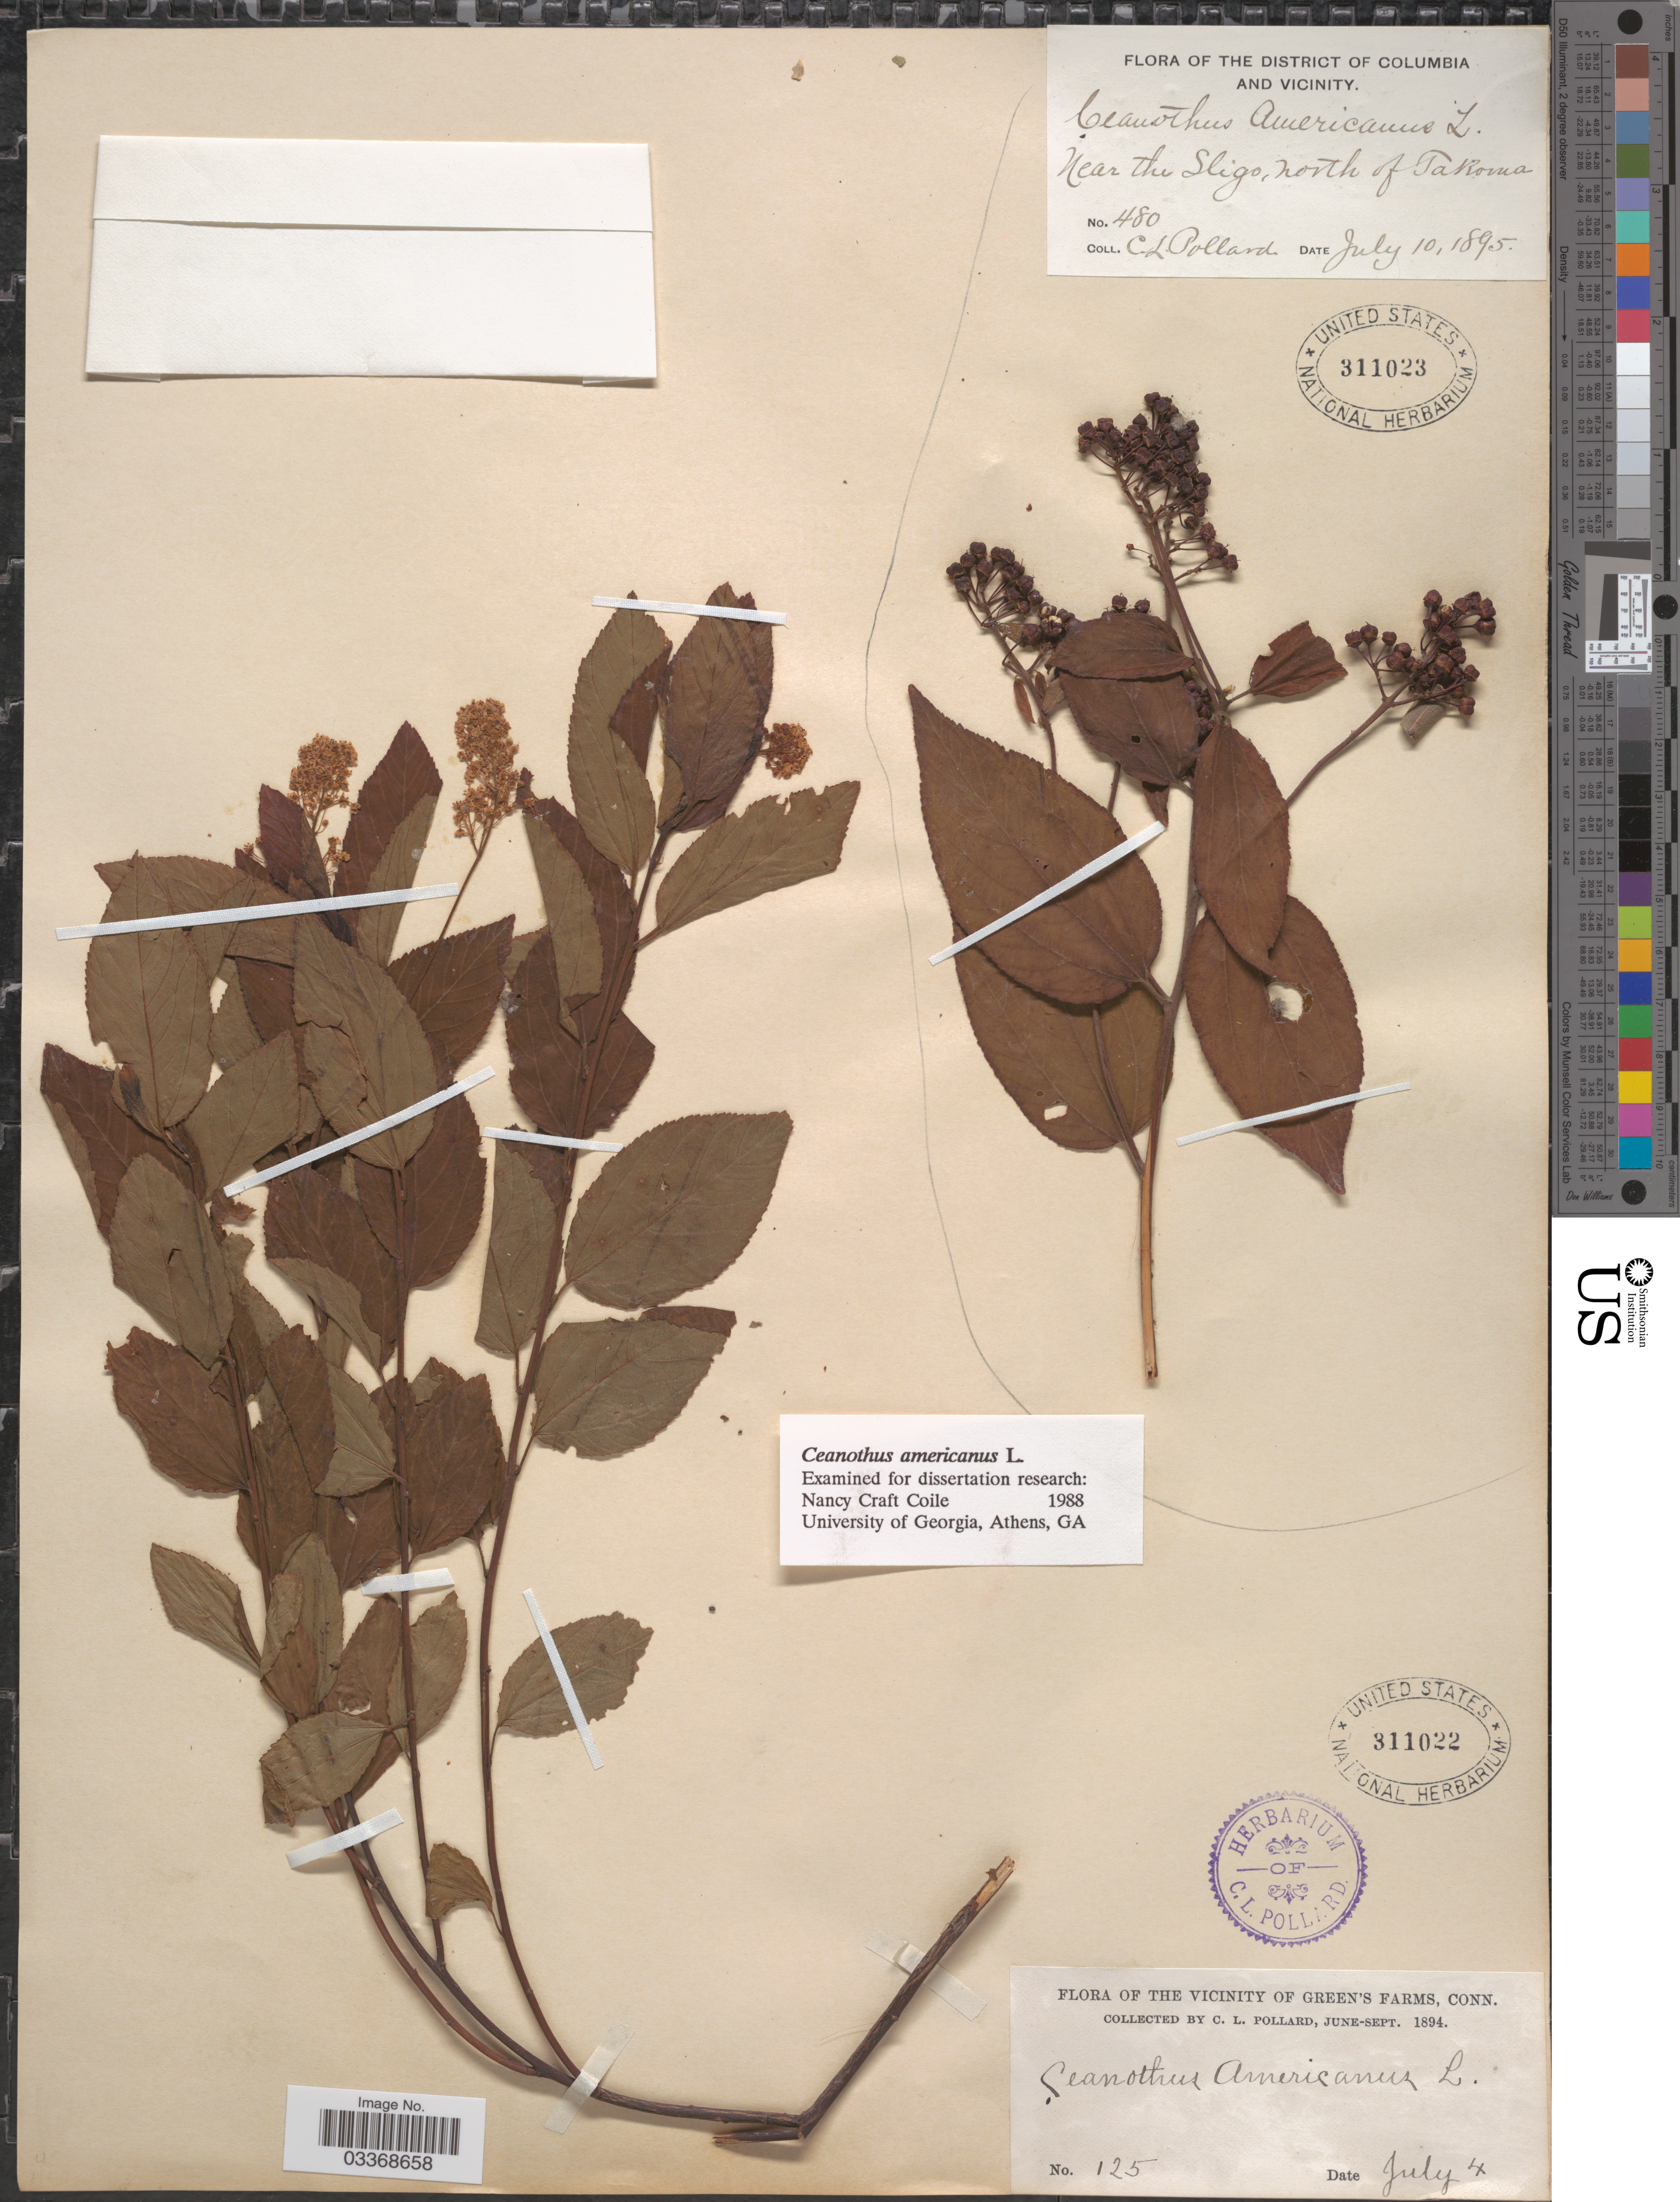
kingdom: Plantae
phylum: Tracheophyta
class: Magnoliopsida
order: Rosales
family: Rhamnaceae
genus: Ceanothus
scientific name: Ceanothus americanus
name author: L.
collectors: C. L. Pollard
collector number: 480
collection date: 1895-07-10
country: United States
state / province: District of Columbia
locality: The District of Columbia and vicinity. Near the Sligo, north of Takoma.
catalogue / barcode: US 311023-2